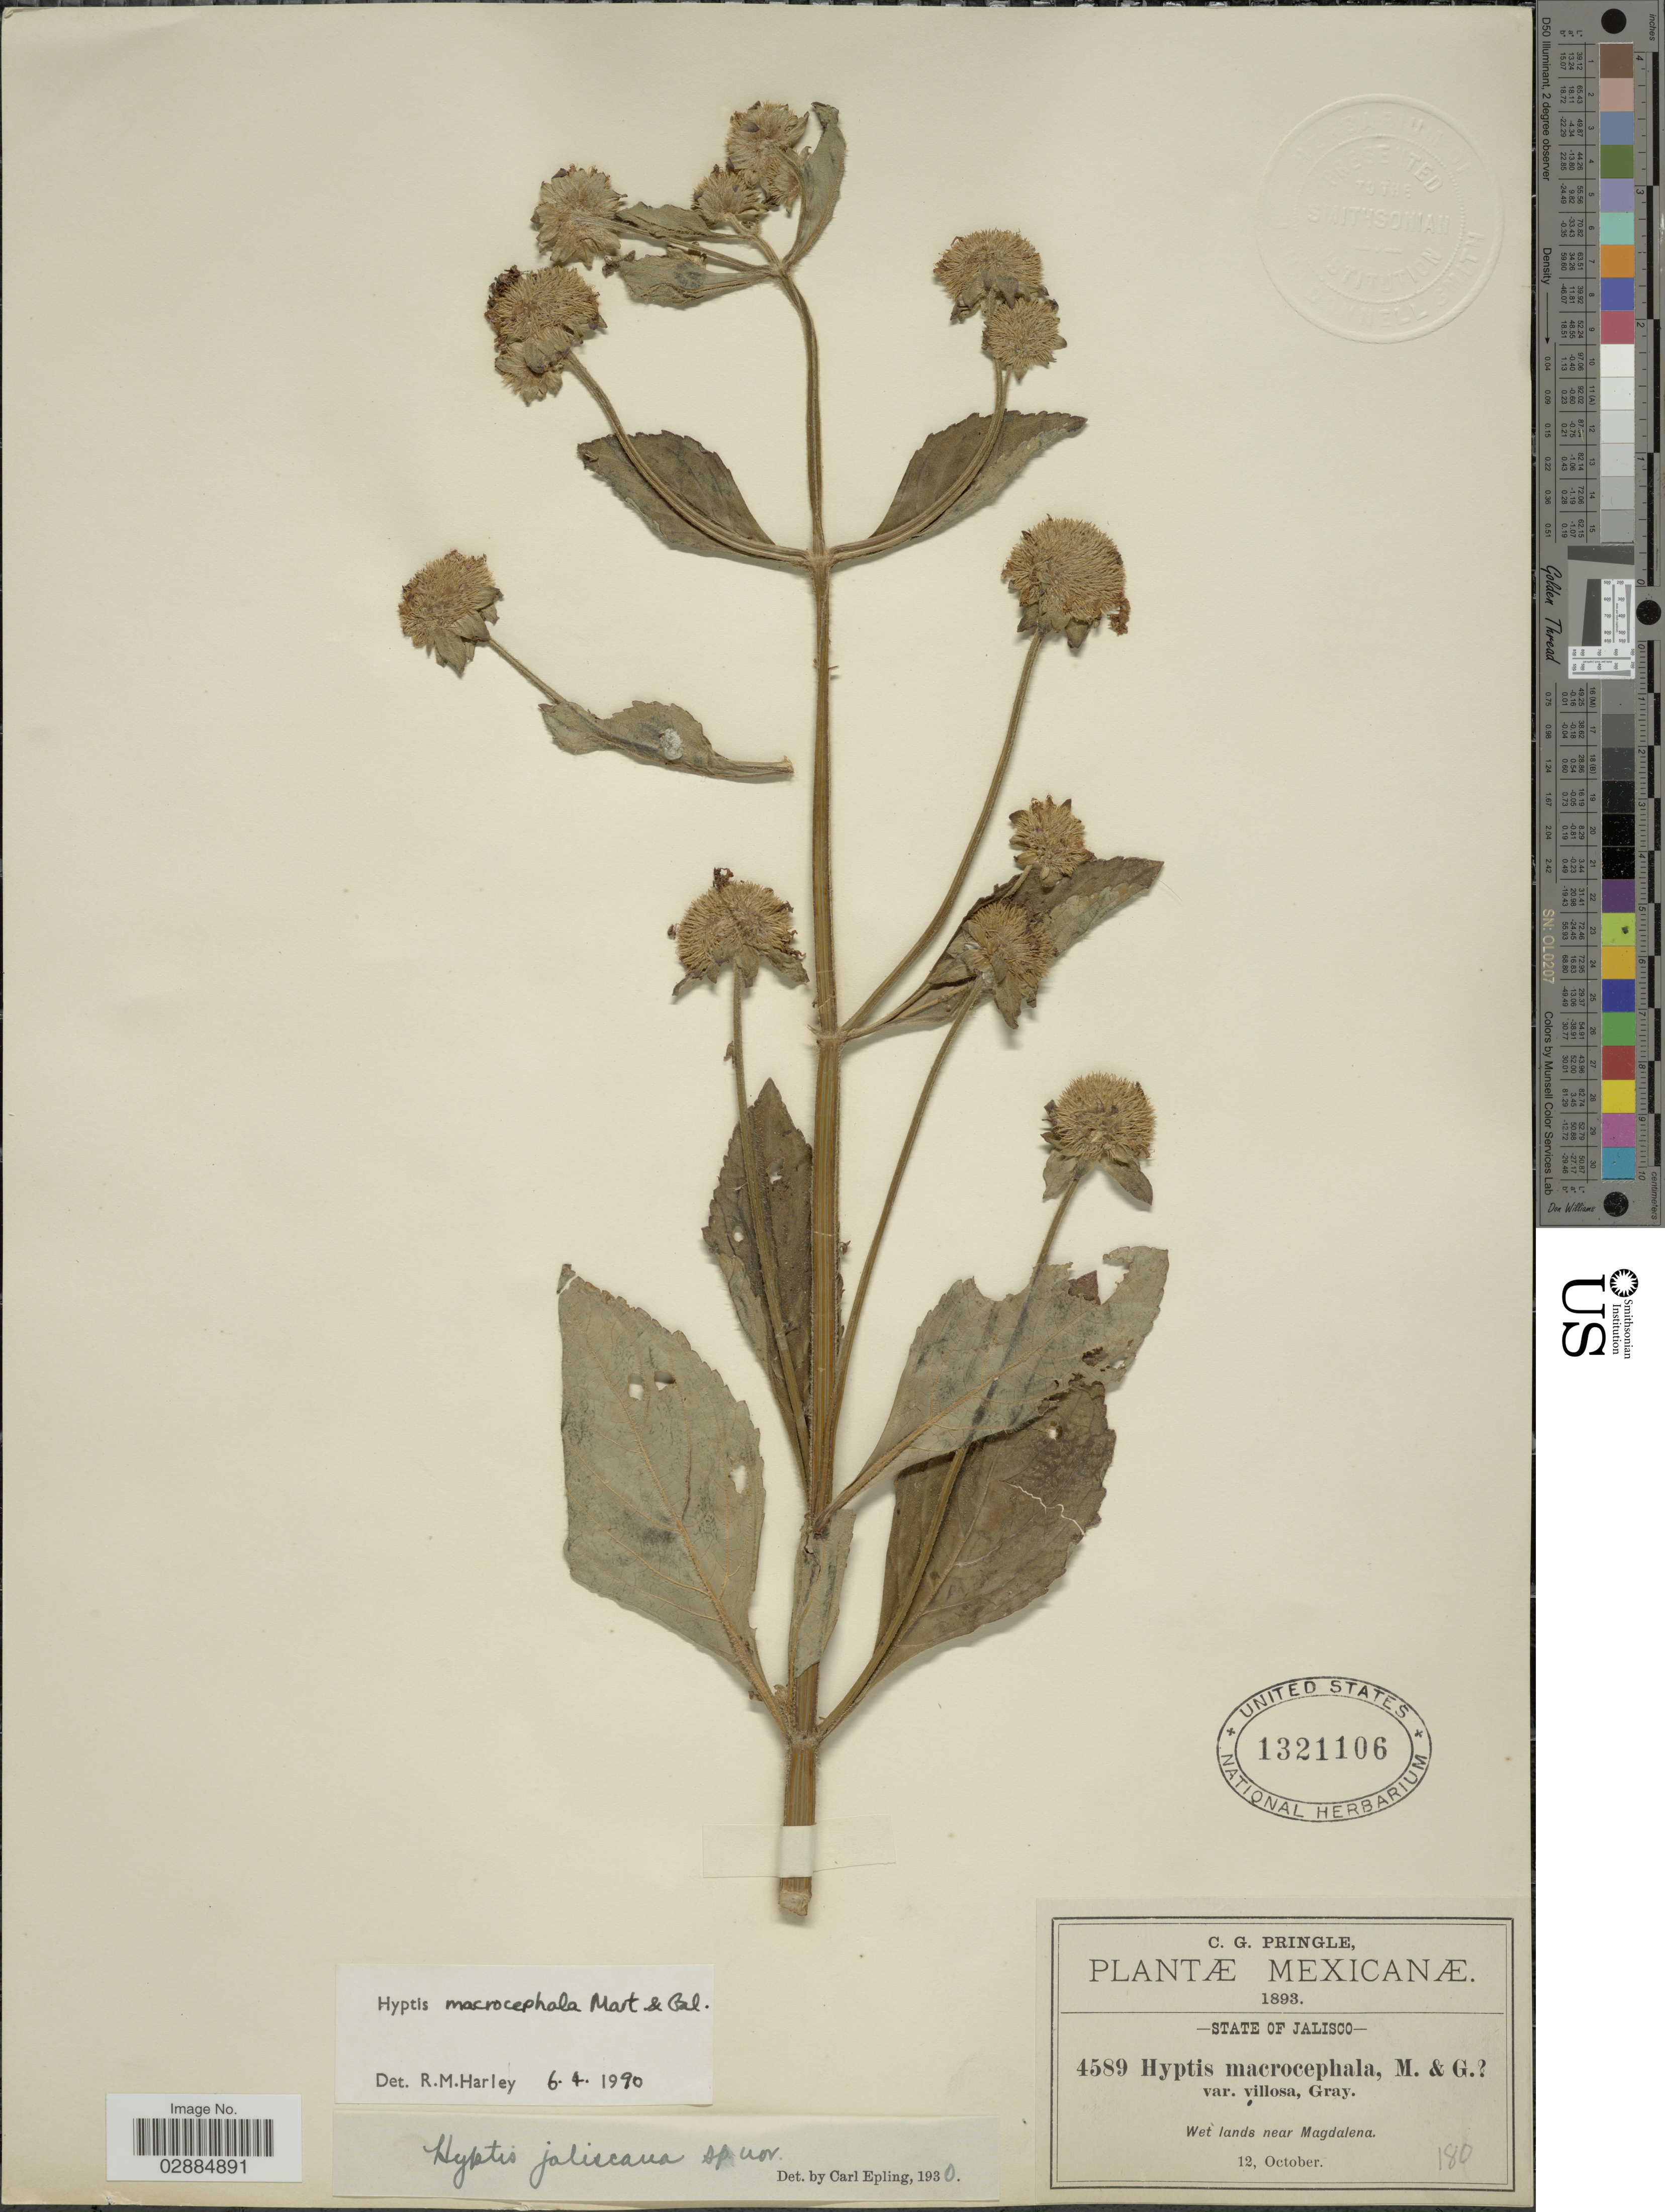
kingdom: Plantae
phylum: Tracheophyta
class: Magnoliopsida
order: Lamiales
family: Lamiaceae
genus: Hyptis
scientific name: Hyptis macrocephala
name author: M. Martens & Galeotti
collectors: C. G. Pringle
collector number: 4589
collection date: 1893-10-12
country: Mexico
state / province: Jalisco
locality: Wet lands near Magdalena.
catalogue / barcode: US 1321106